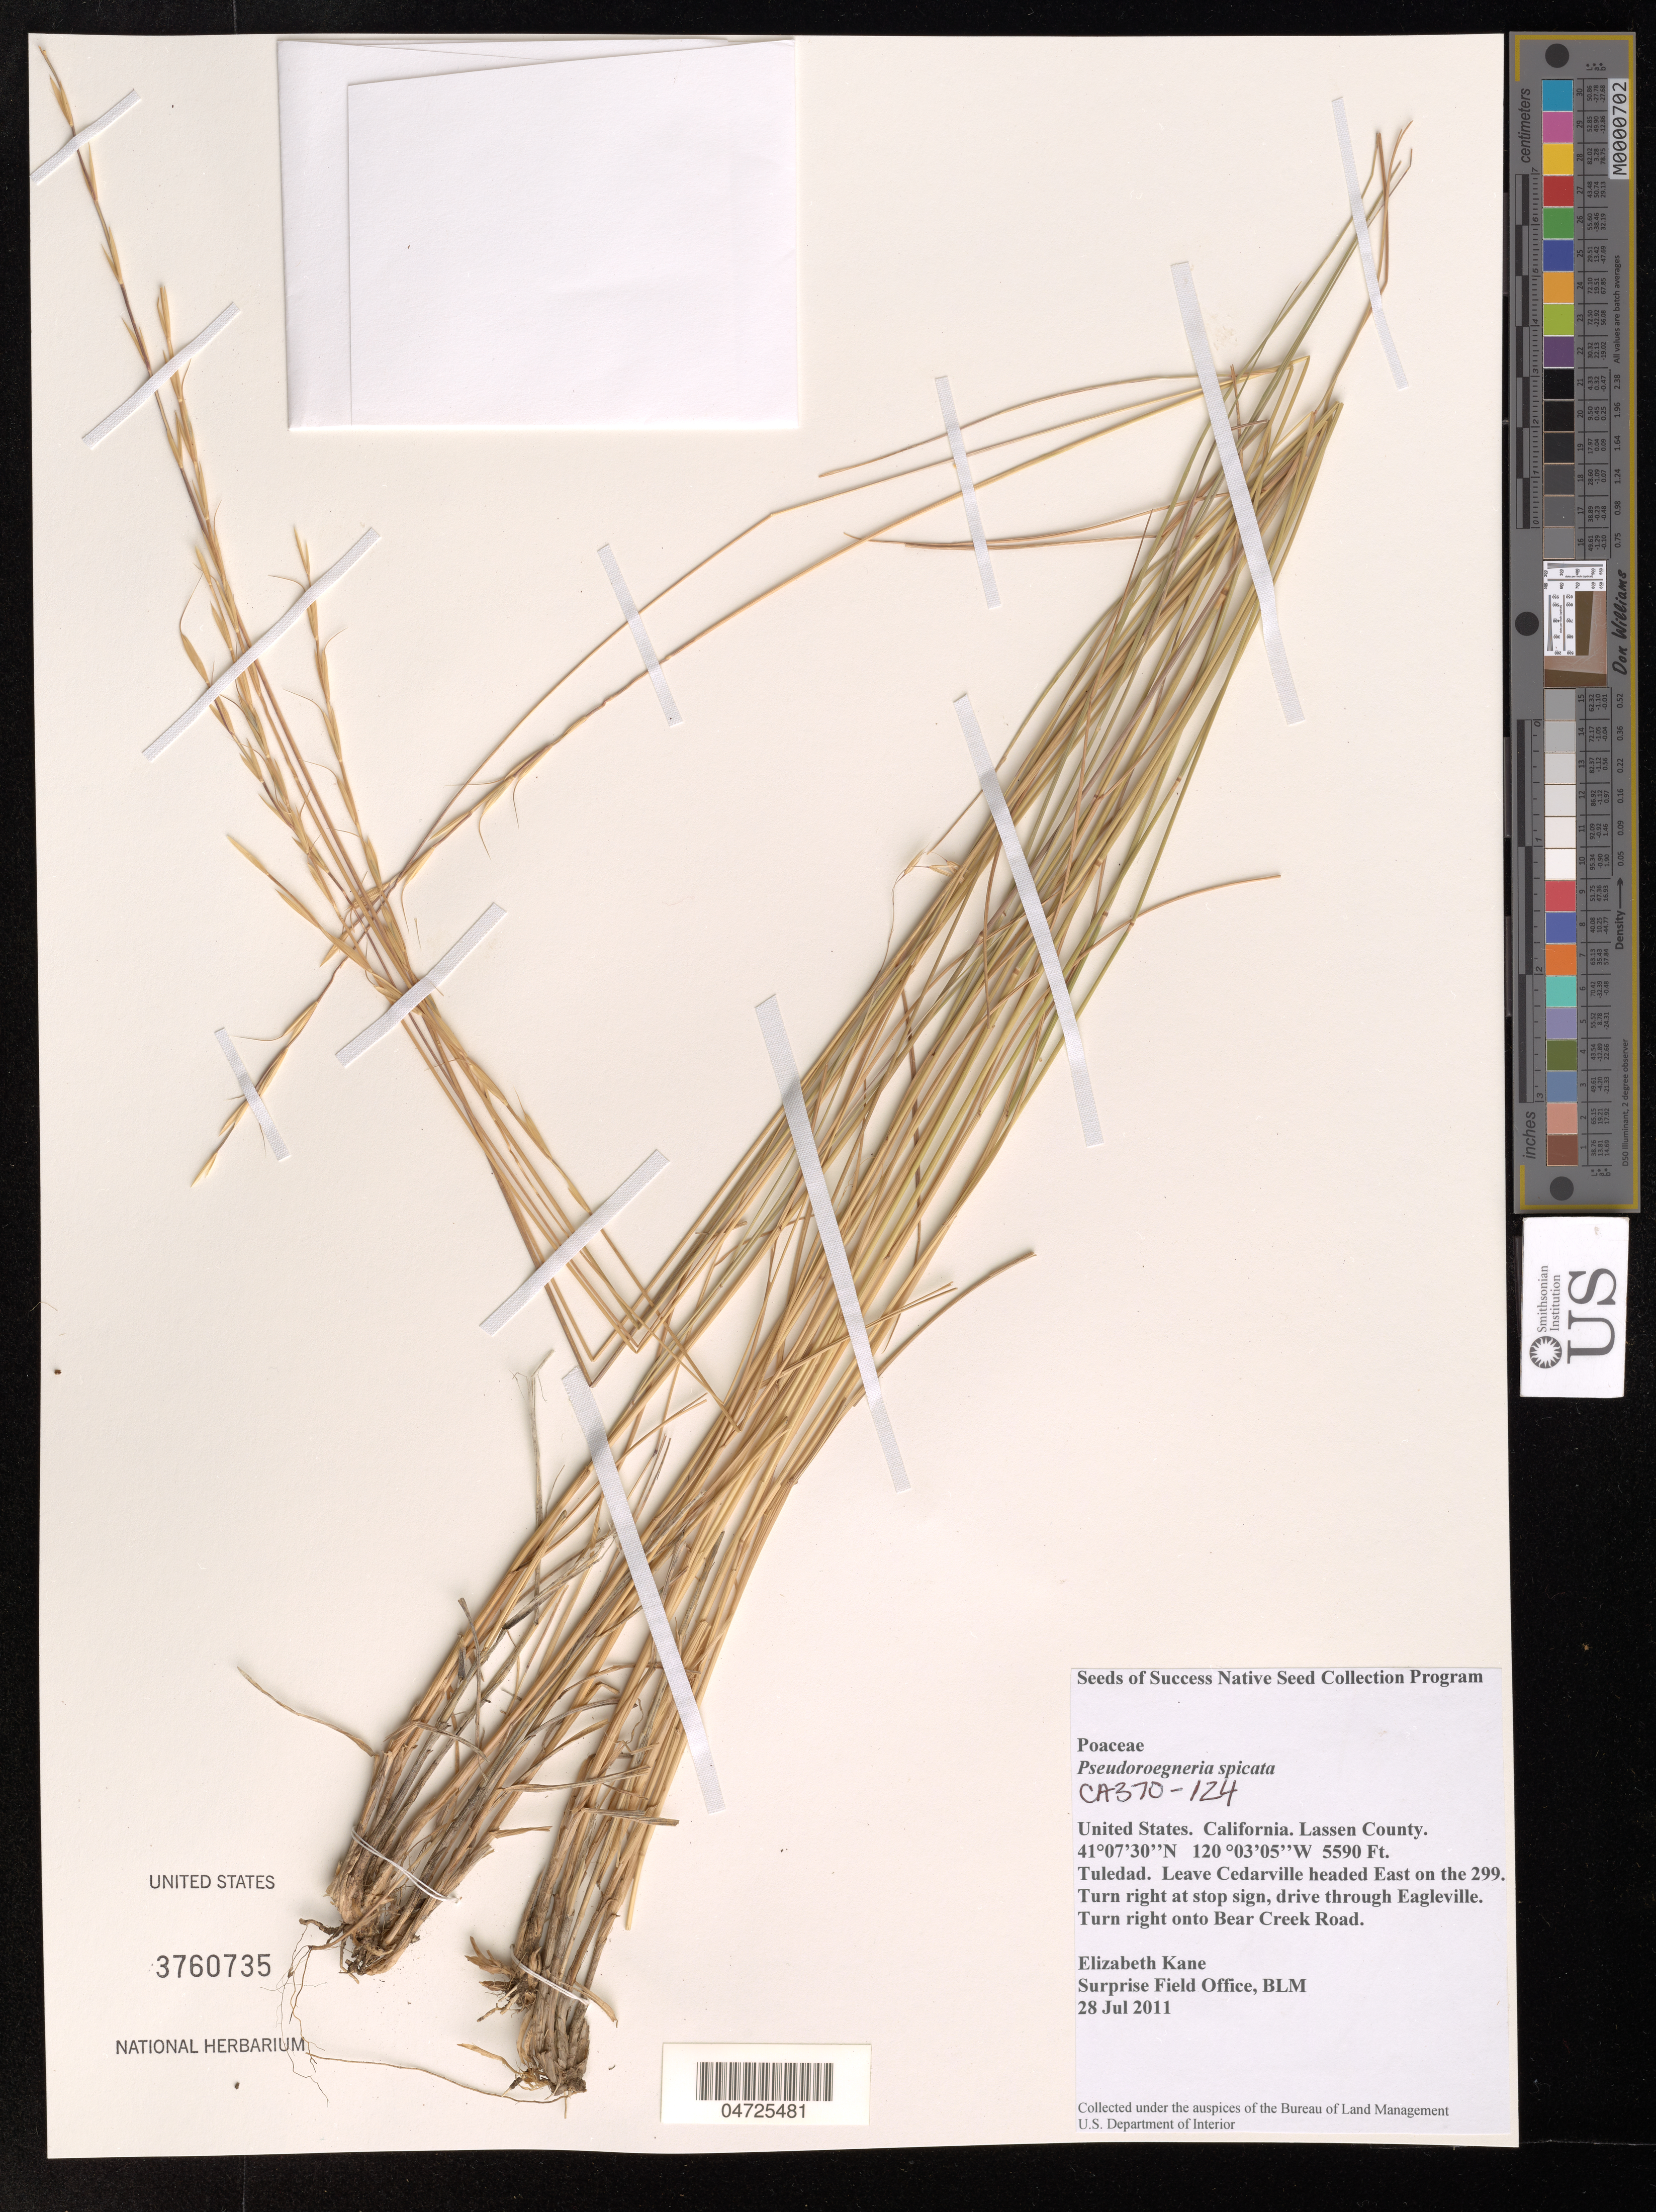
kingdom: Plantae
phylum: Tracheophyta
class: Liliopsida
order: Poales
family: Poaceae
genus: Pseudoroegneria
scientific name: Pseudoroegneria spicata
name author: (Pursh) Á. Löve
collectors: E. Kane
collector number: CA370-124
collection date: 2011-07-28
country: United States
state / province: California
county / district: Lassen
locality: Lassen County. Tuledad. Leave Cedarville headed East on the 299. Turn right at stop sign, drive through Eagleville. Turn right onto Bear Creek Road.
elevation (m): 1704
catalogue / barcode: US 3760735